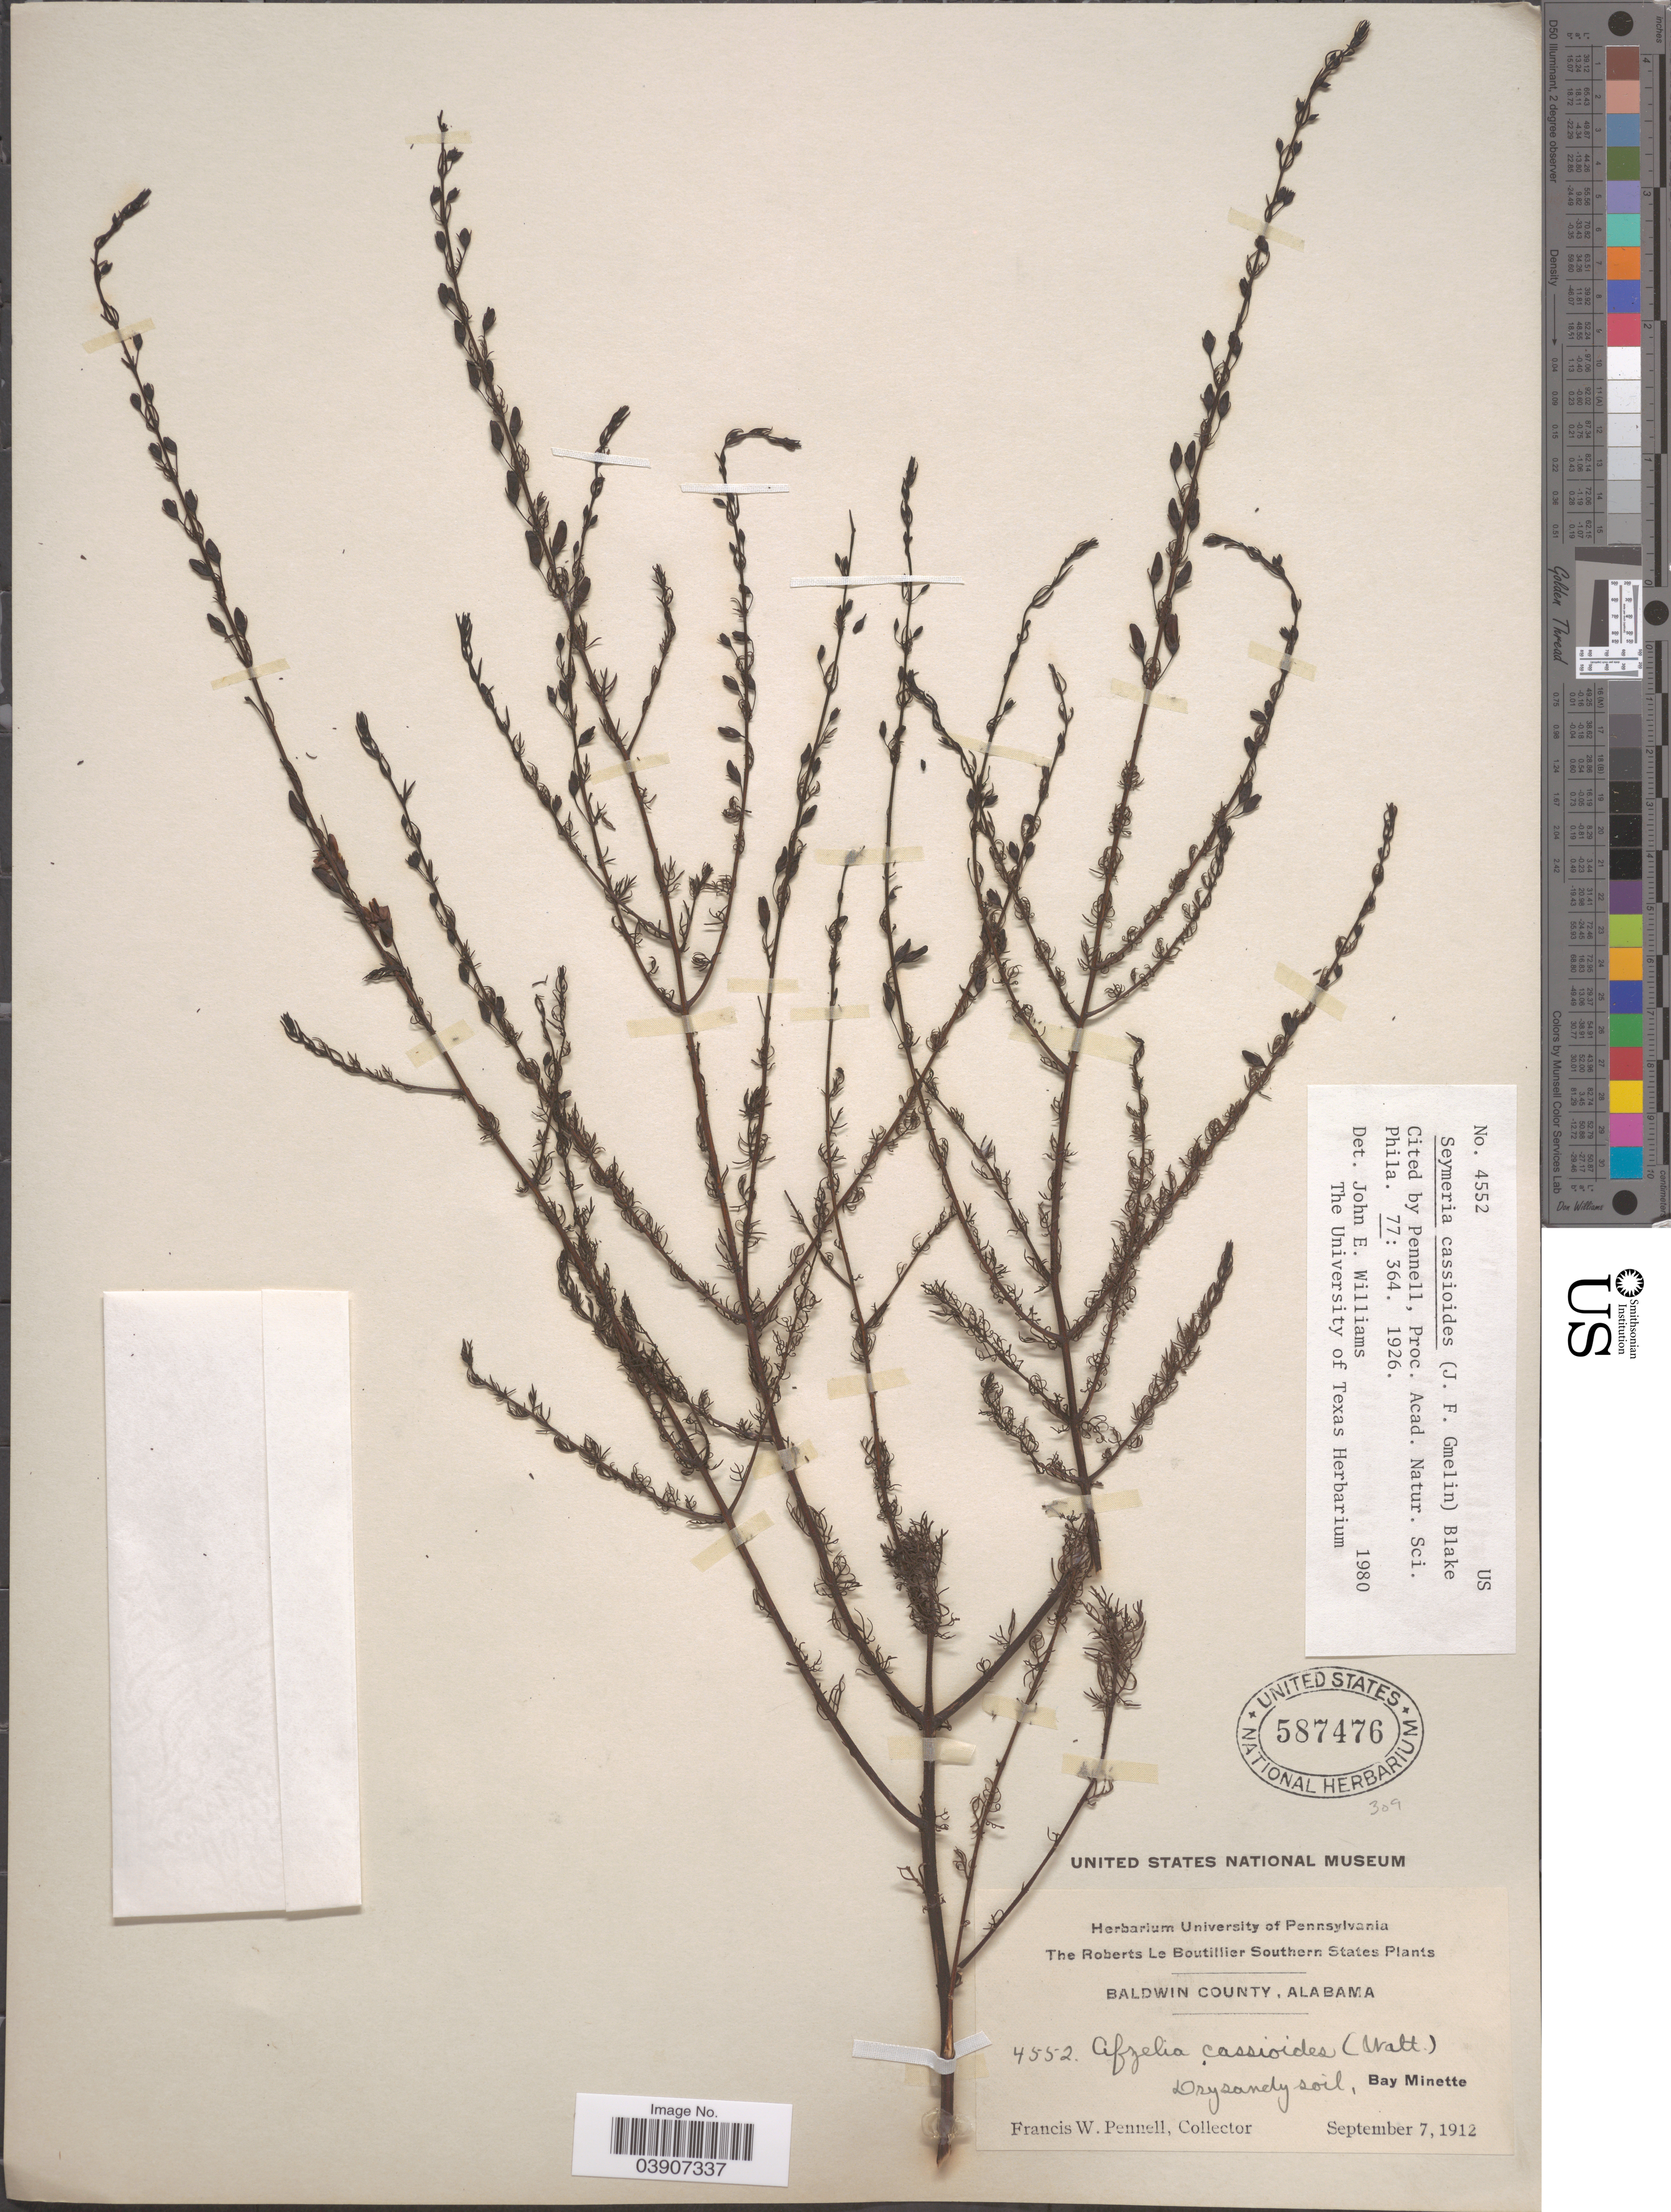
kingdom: Plantae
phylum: Tracheophyta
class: Magnoliopsida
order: Lamiales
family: Orobanchaceae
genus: Seymeria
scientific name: Seymeria cassioides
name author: (J.F. Gmel.) S.F. Blake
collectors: F. W. Pennell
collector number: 4552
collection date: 1912-09-07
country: United States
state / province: Alabama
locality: Baldwin County. Bay Minette.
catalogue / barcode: US 587476